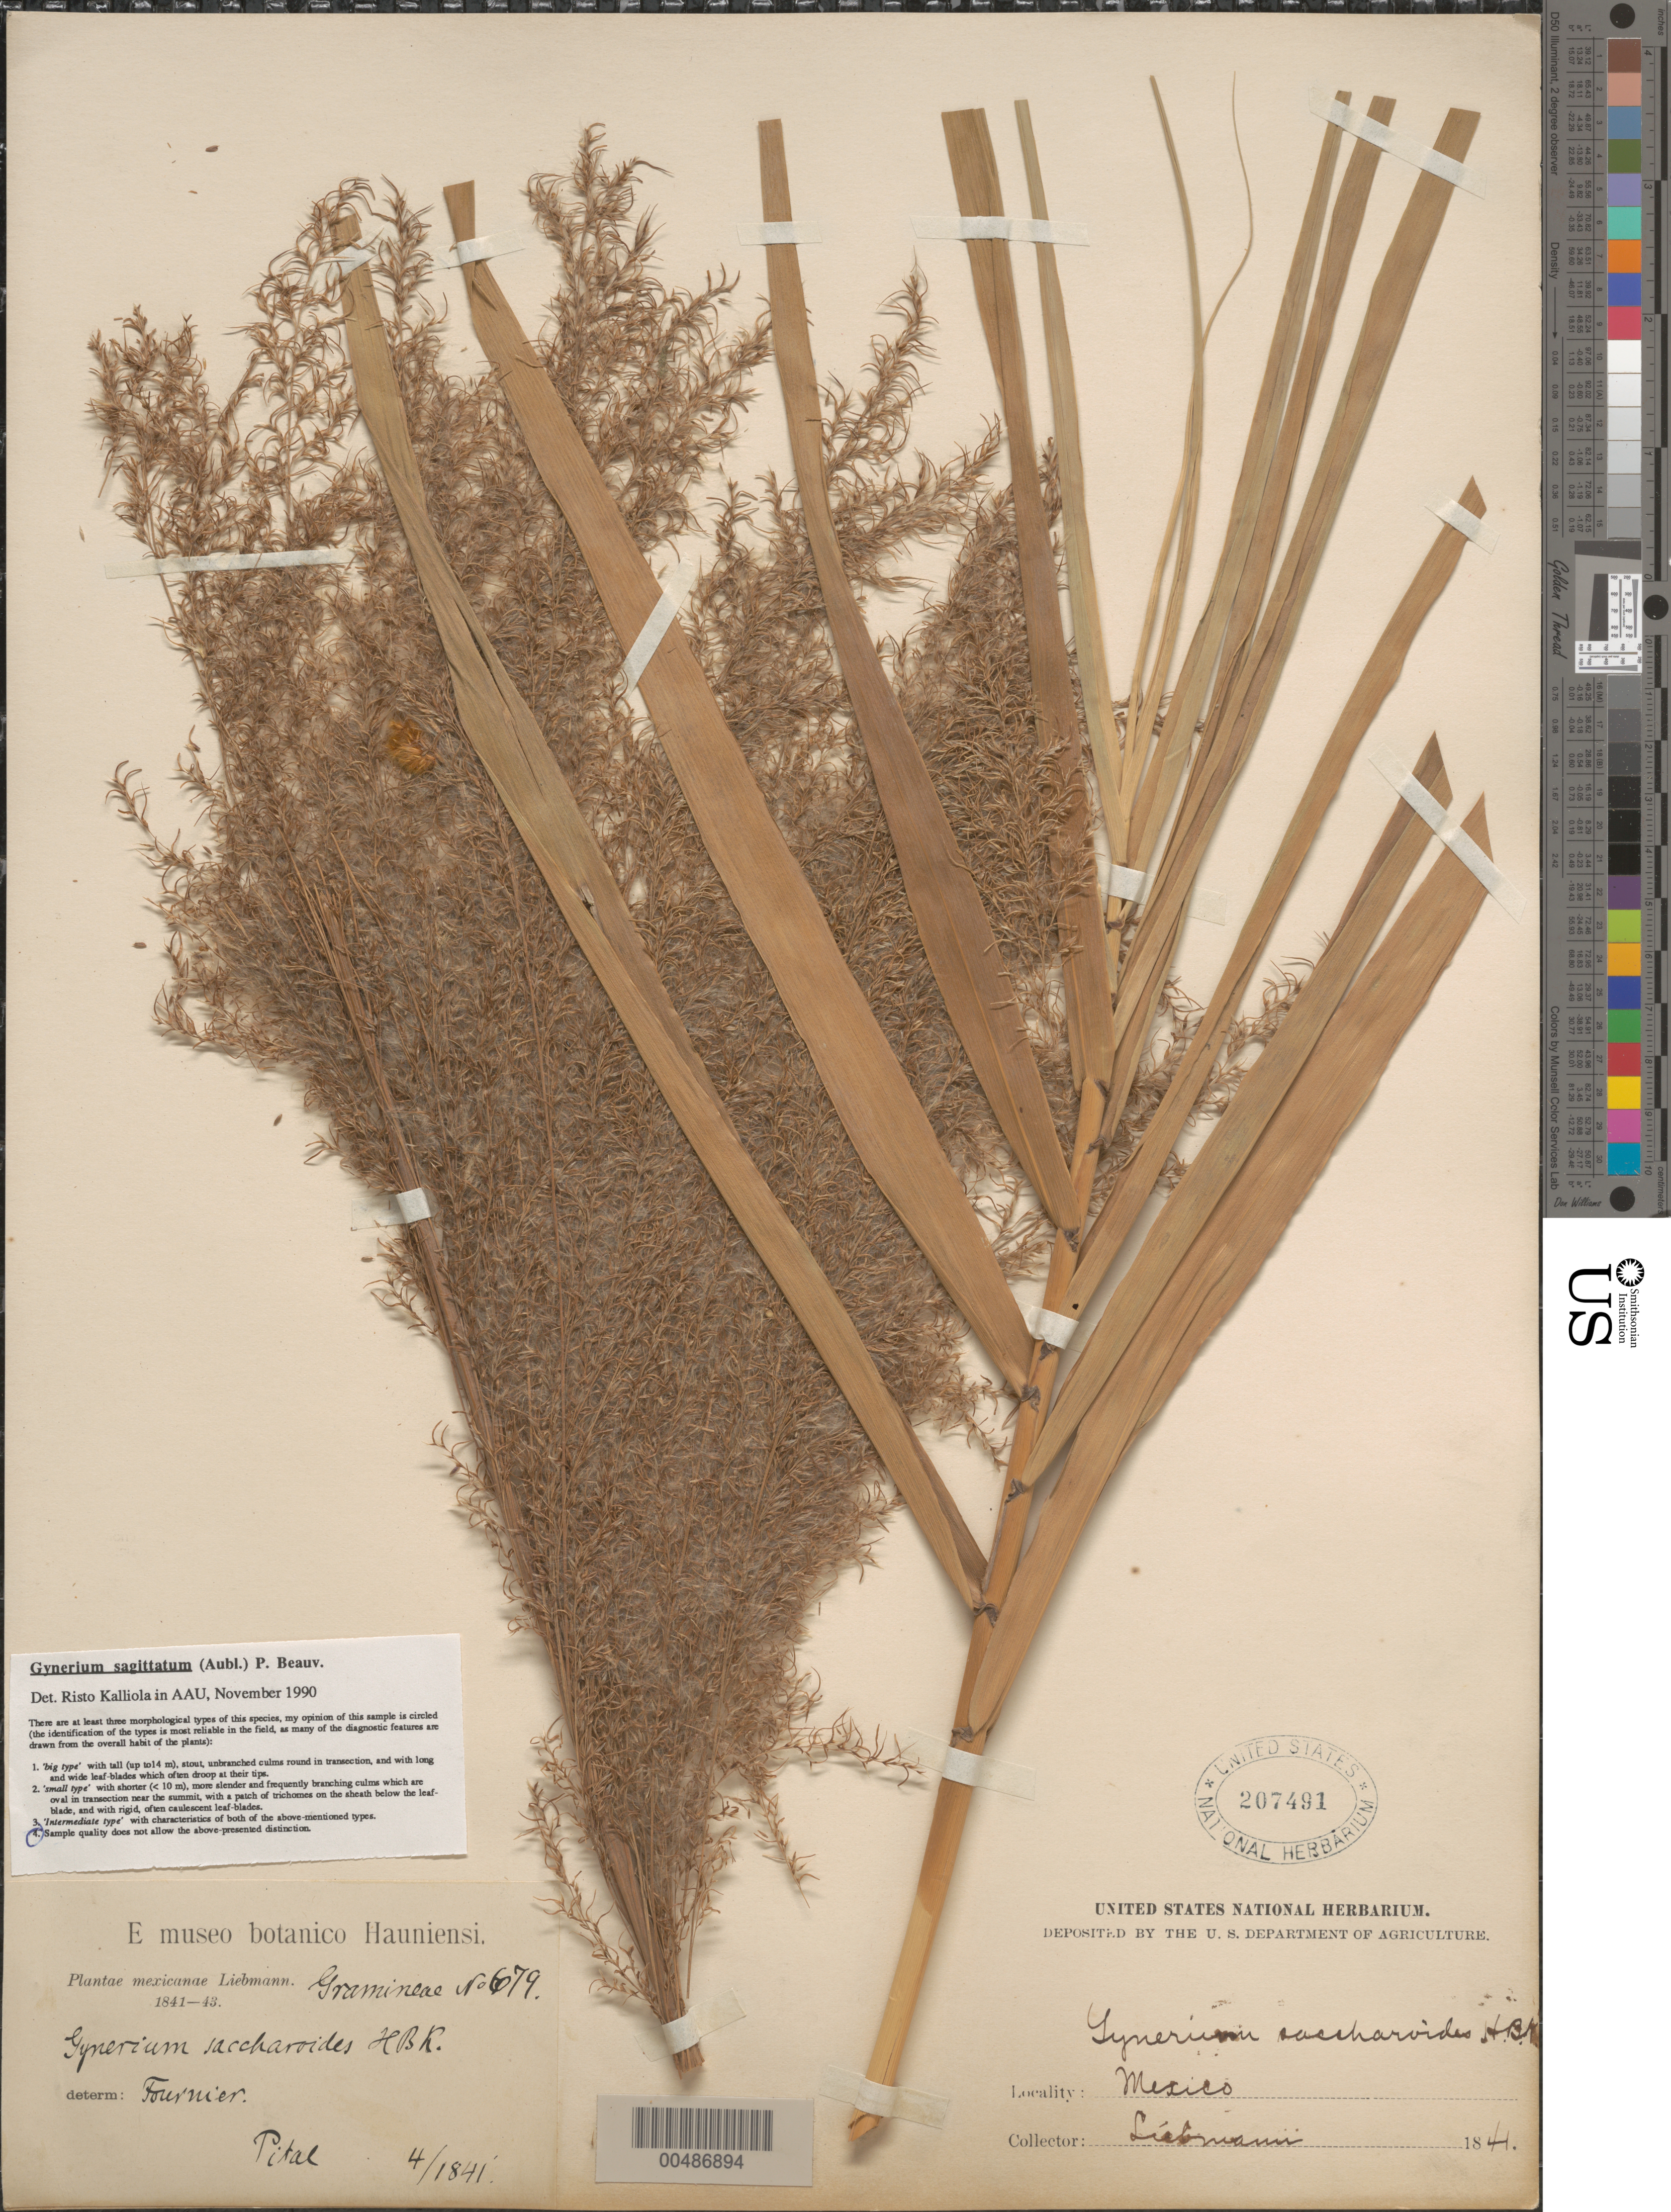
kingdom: Plantae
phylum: Tracheophyta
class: Liliopsida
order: Poales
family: Poaceae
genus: Gynerium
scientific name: Gynerium sagittatum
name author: (Aubl.) P. Beauv.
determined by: Kalliola, R.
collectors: F. M. Liebmann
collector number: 679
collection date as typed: Apr 1841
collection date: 1841-04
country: Mexico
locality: Pital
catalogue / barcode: US 207491